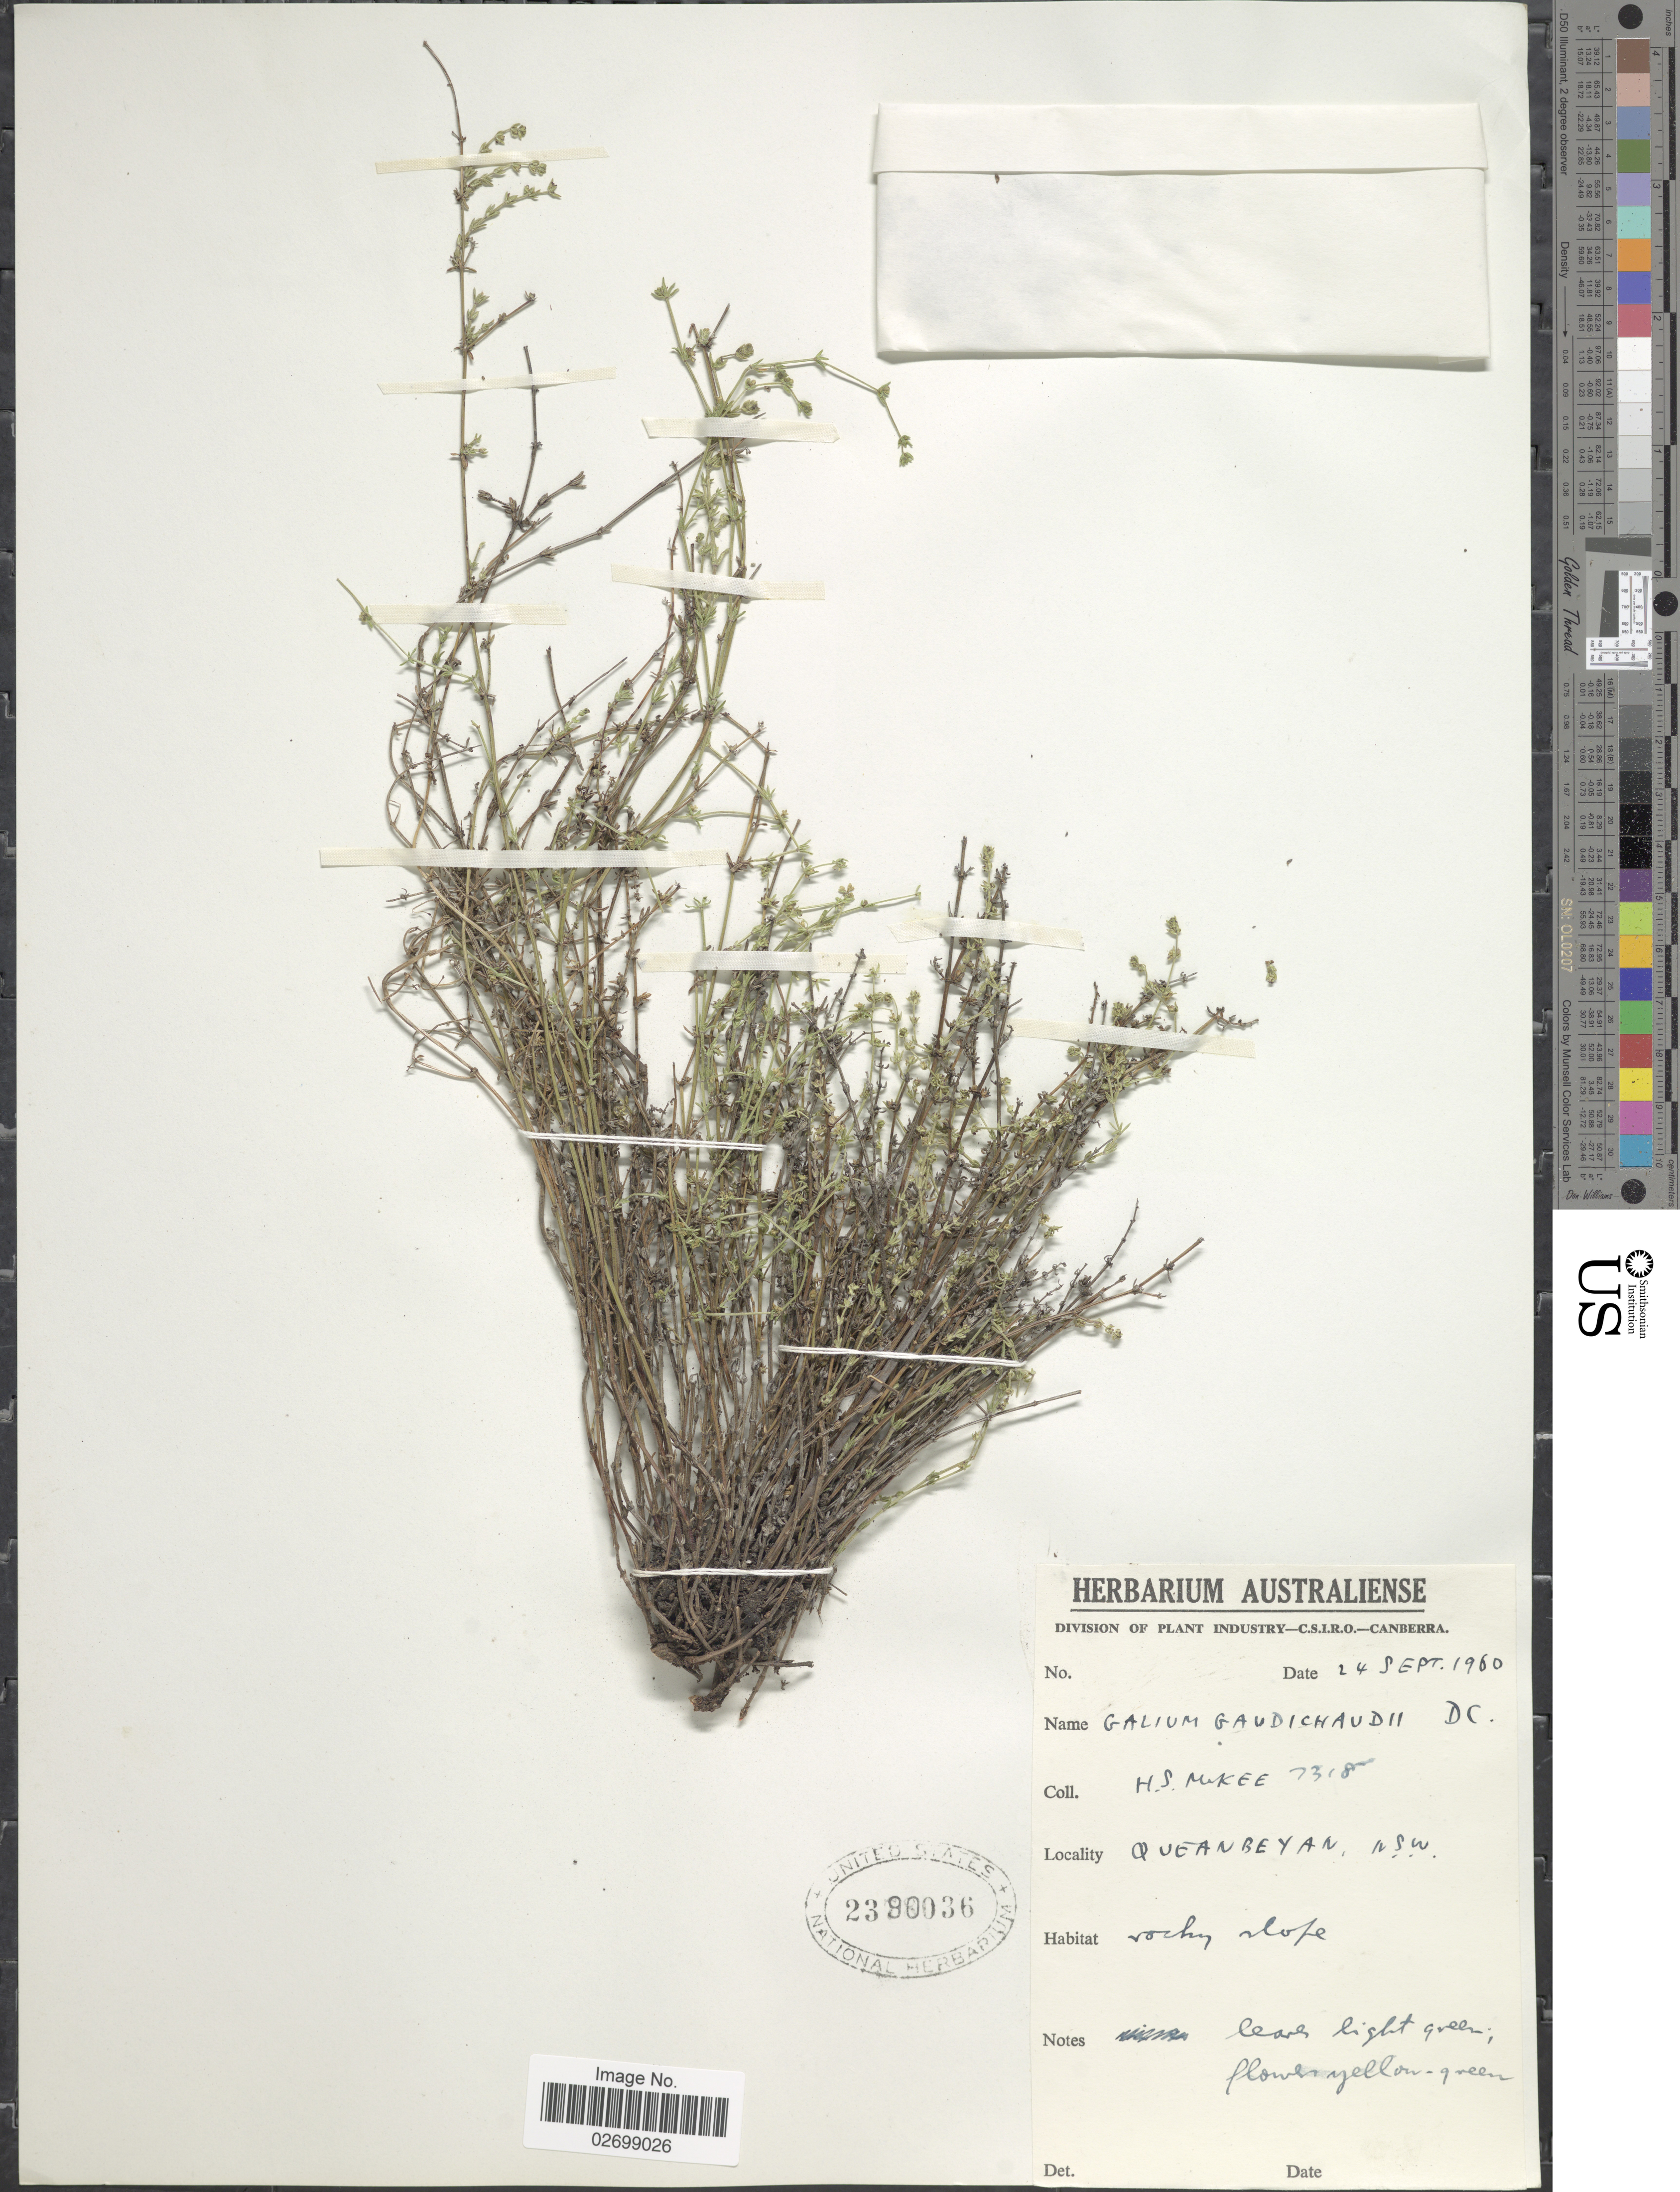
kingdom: Plantae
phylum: Tracheophyta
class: Magnoliopsida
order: Gentianales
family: Rubiaceae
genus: Galium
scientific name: Galium gaudichaudii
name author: DC.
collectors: H. S. McKee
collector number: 7318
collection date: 1960-09-24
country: Australia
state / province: New South Wales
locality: Queanbeyan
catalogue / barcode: US 2390036